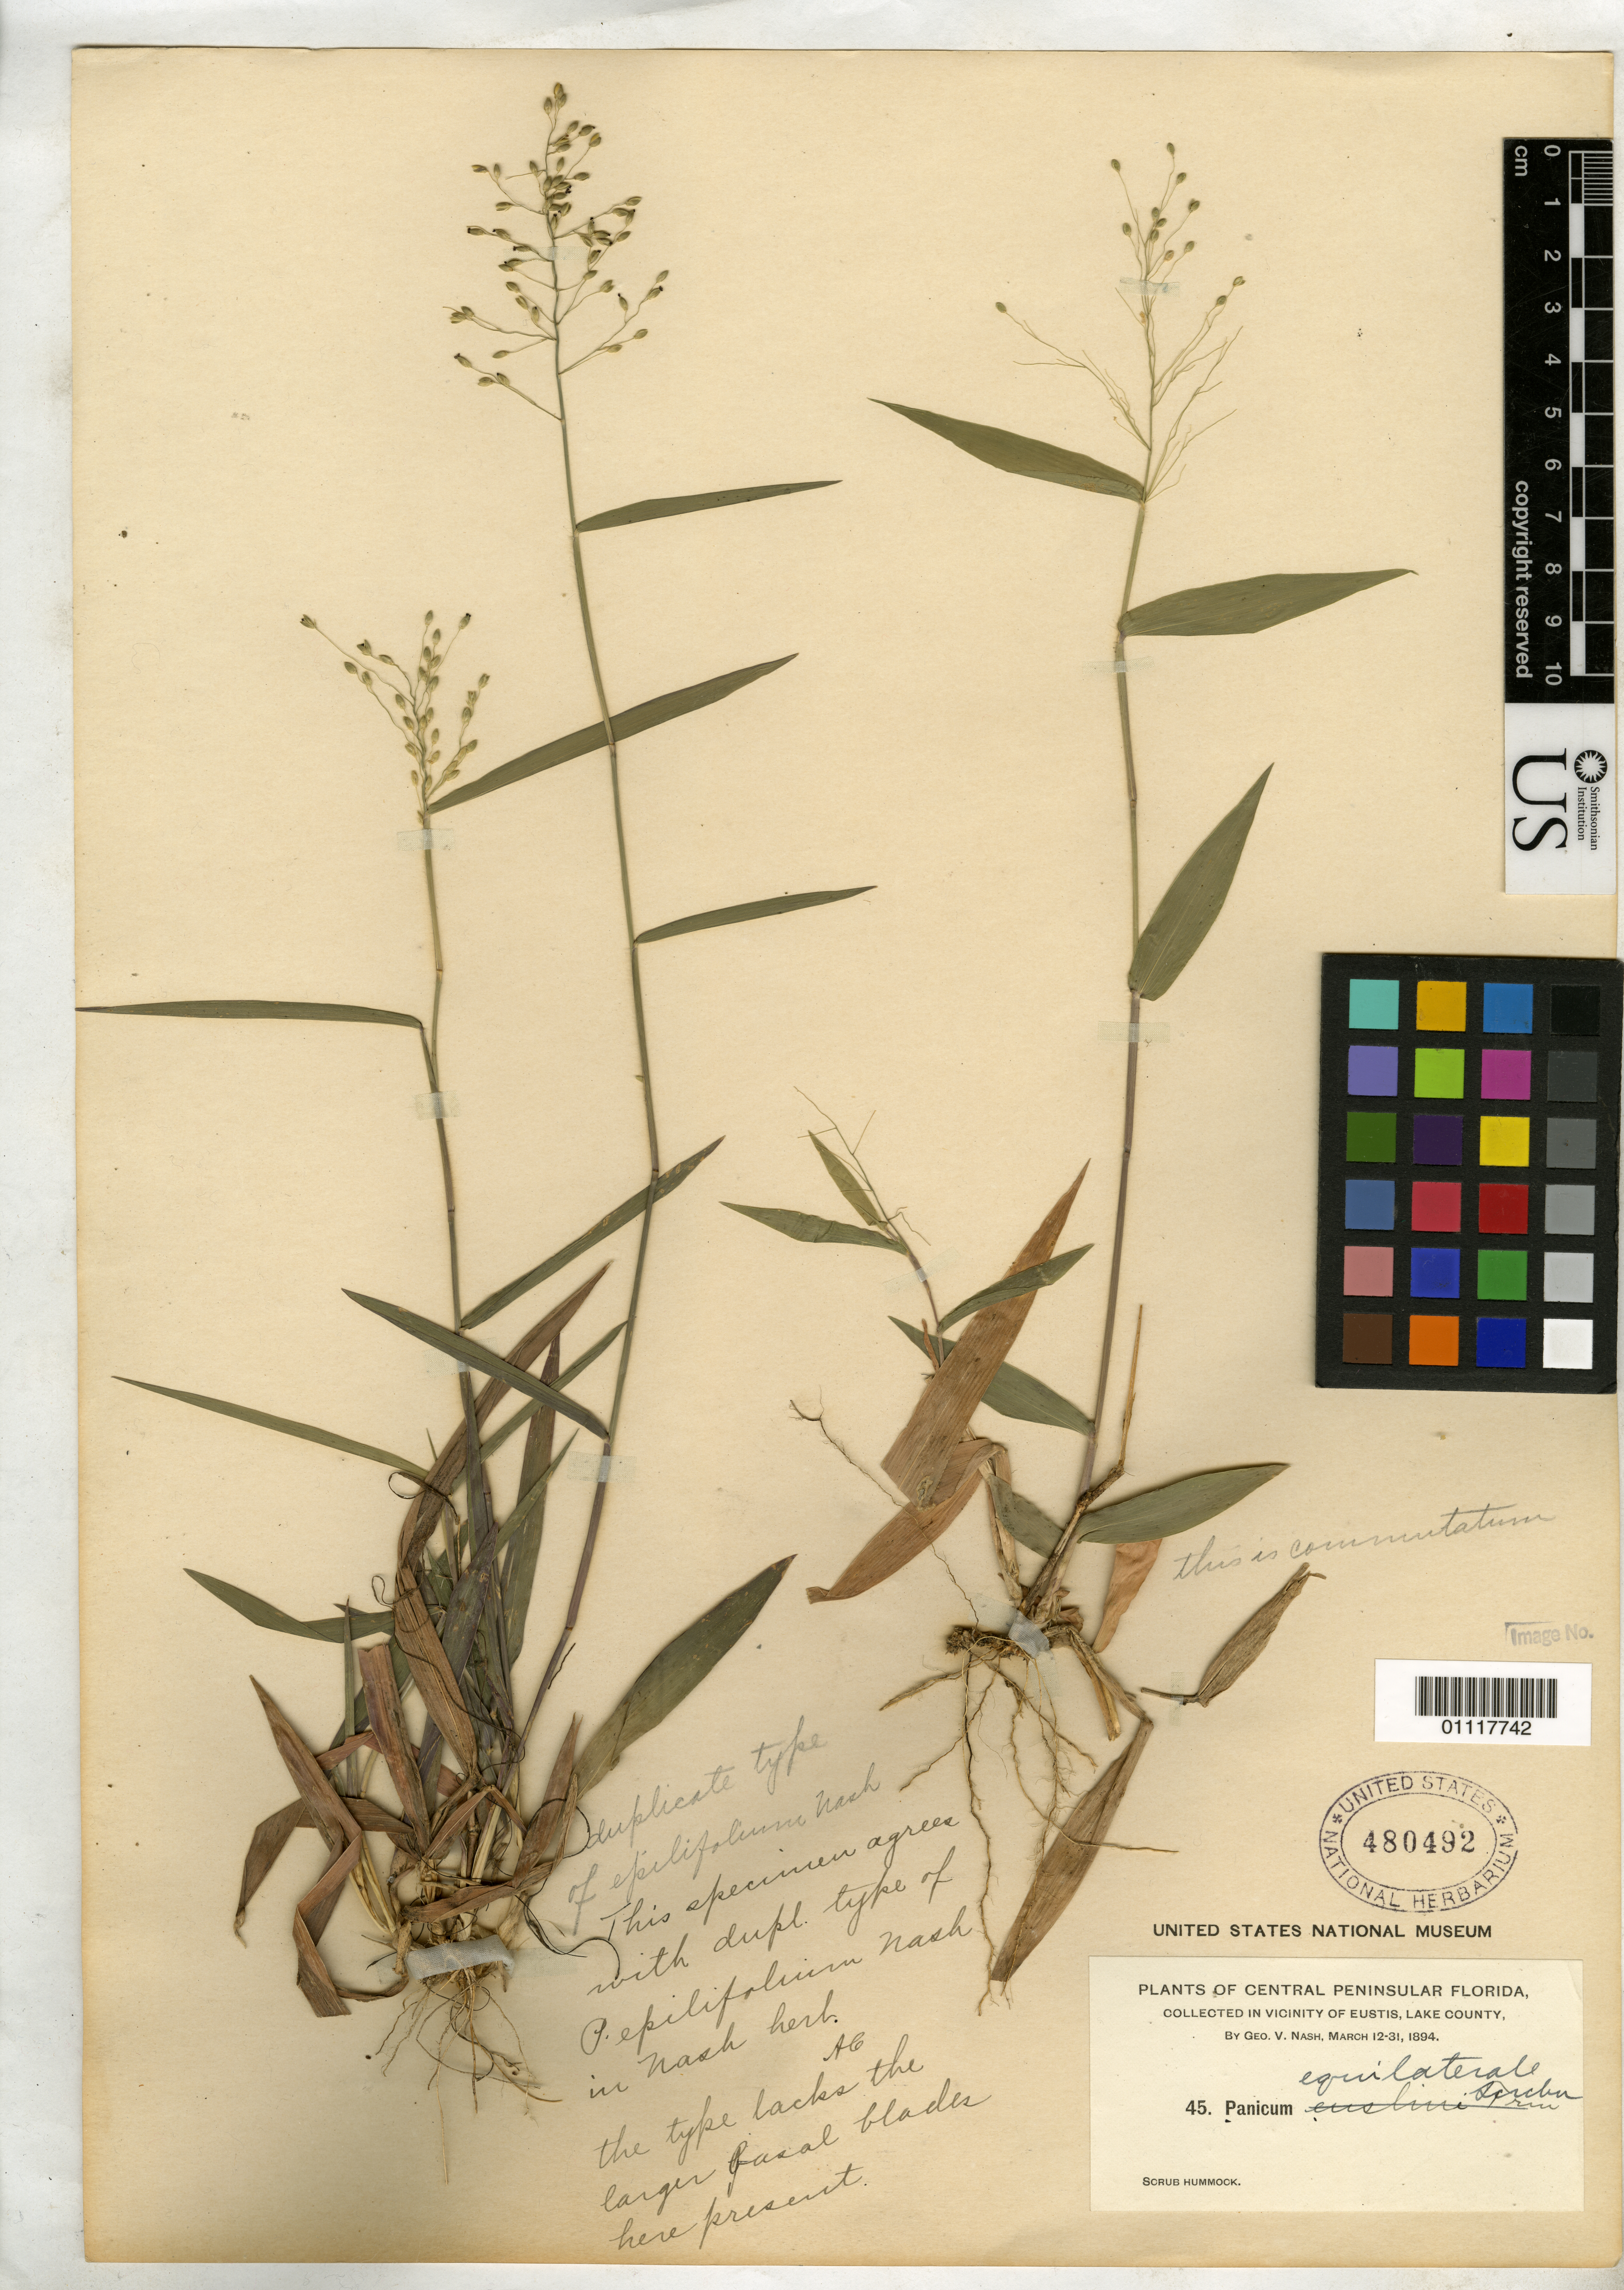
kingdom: Plantae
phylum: Tracheophyta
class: Liliopsida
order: Poales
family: Poaceae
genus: Panicum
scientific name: Panicum epilifolium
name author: Nash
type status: Isotype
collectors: G. V. Nash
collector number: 45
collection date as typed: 12 Mar 1894 to 31 Mar 1894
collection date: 1894-03-12/1894-03-31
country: United States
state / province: Florida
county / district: Lake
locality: Collected in vicinity of Eustis.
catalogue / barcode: US 480492